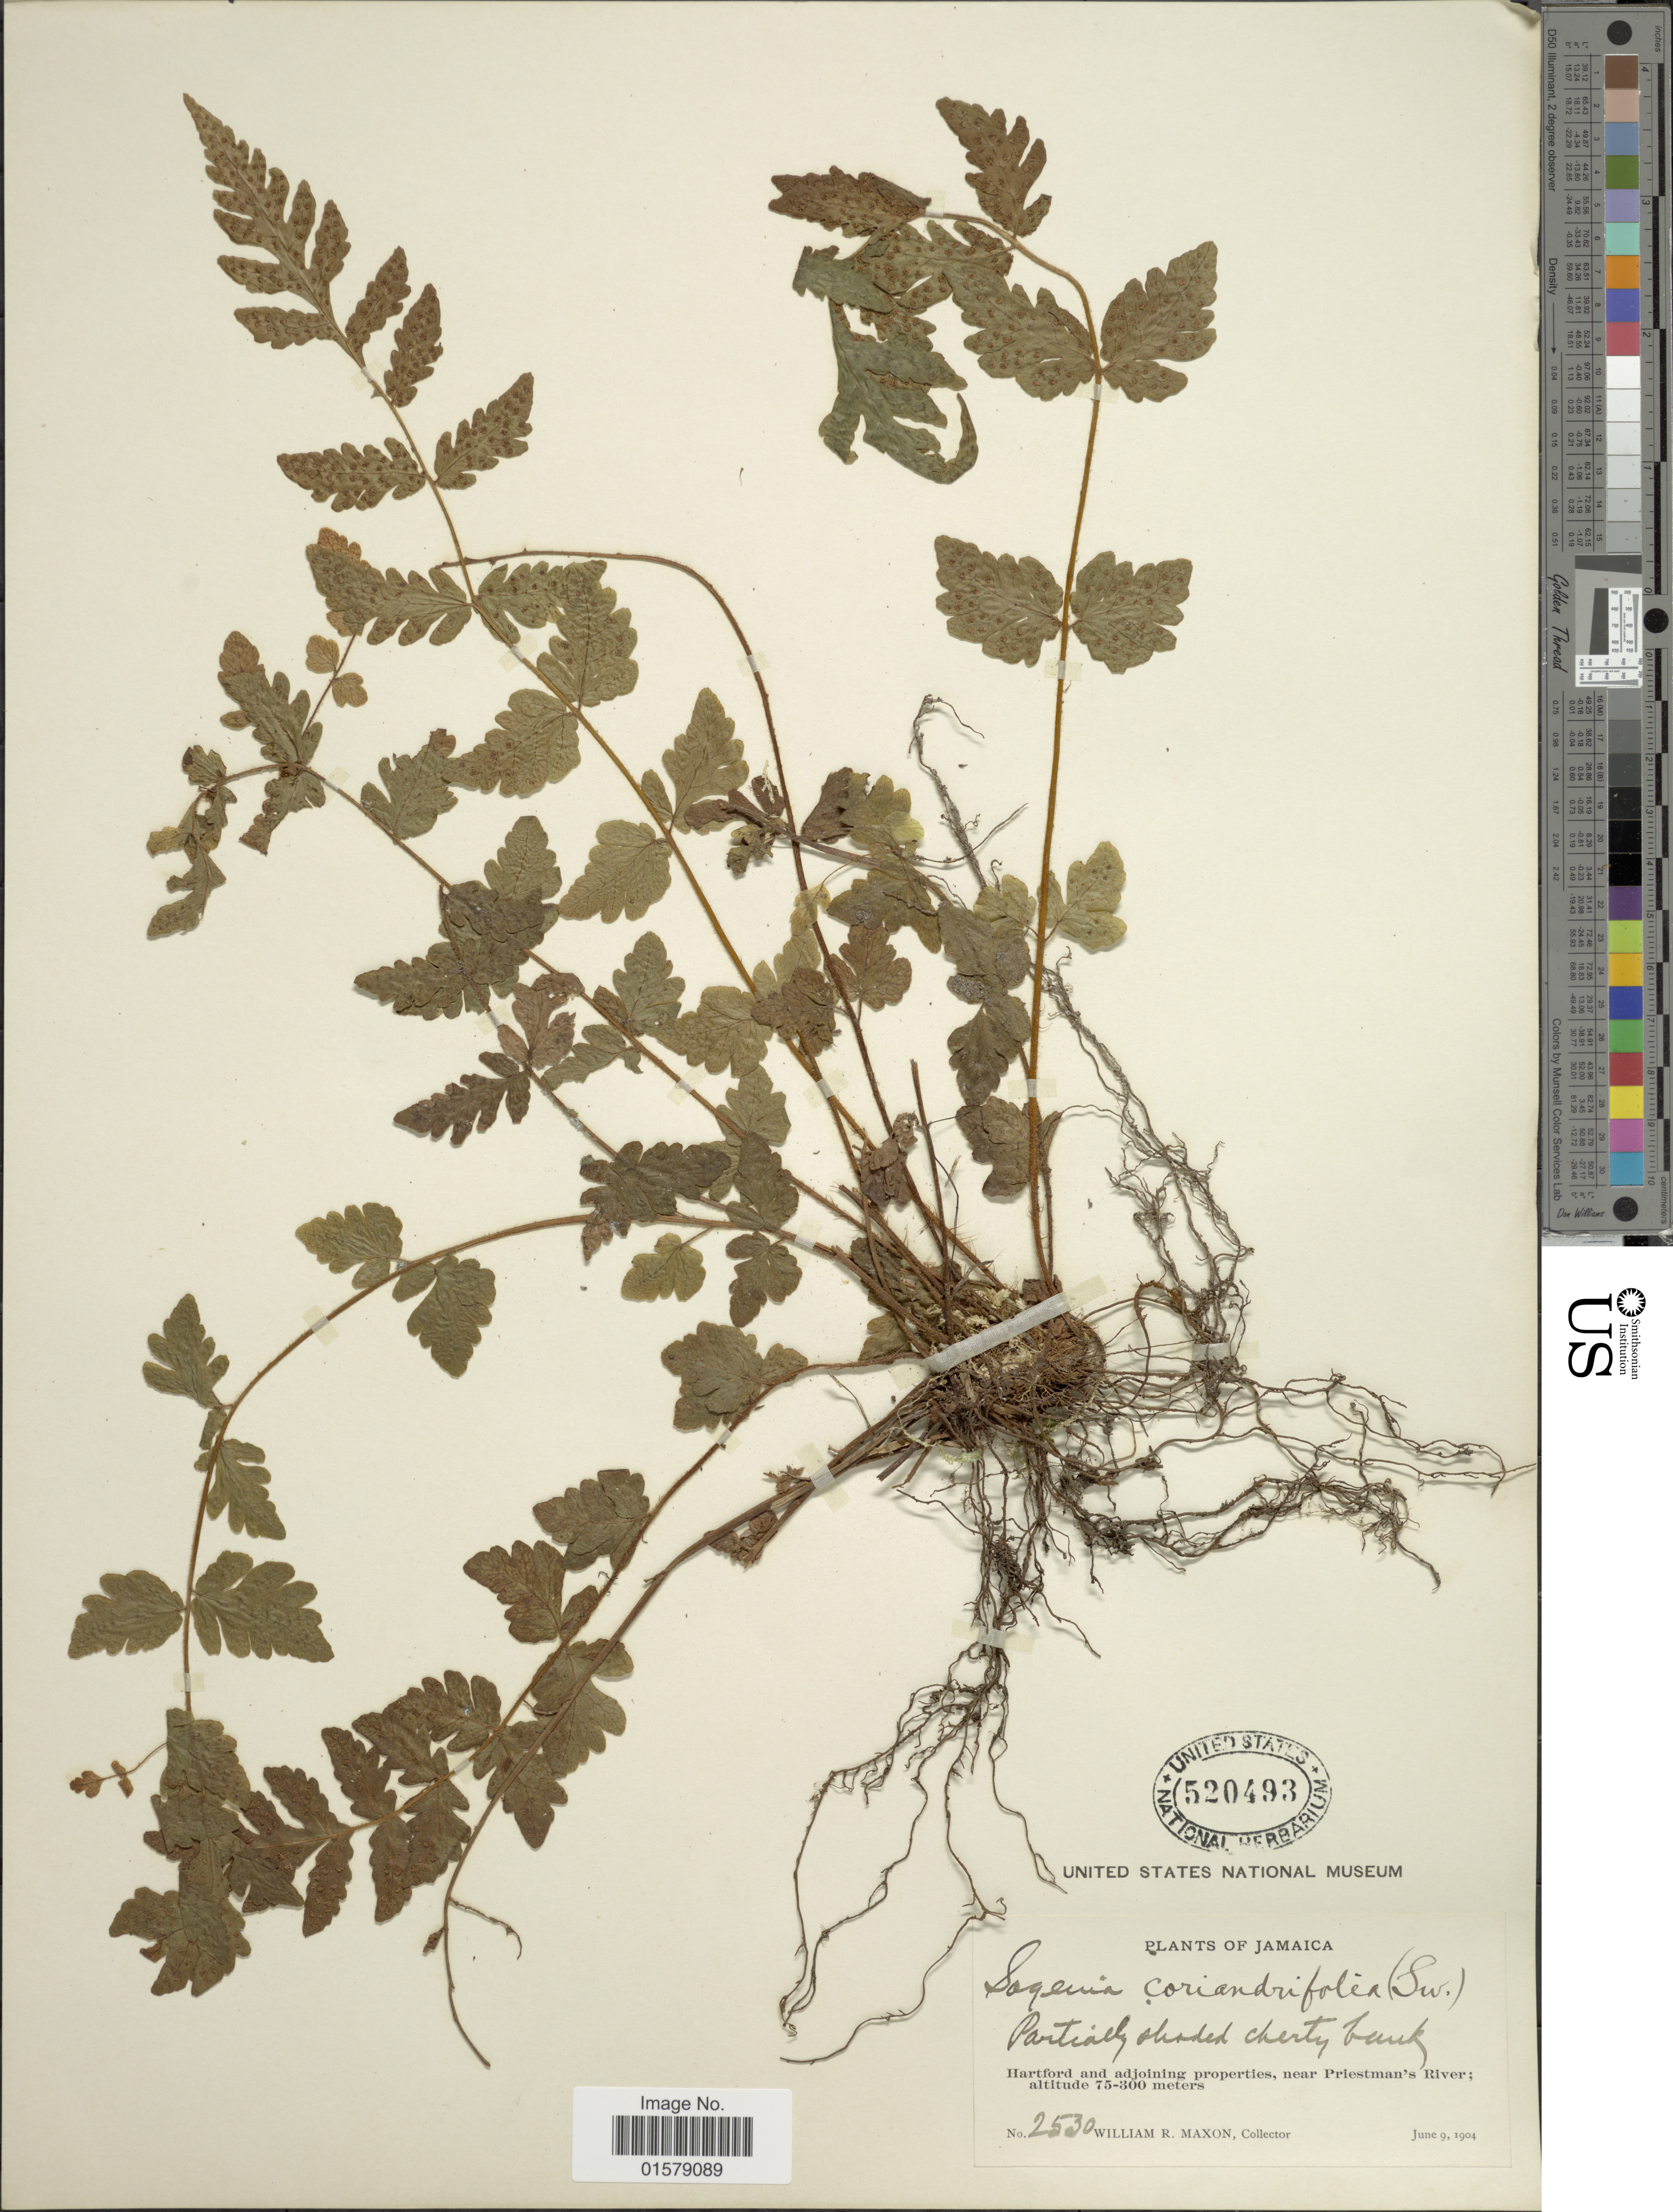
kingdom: Plantae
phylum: Tracheophyta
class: Polypodiopsida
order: Polypodiales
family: Tectariaceae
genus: Tectaria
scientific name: Tectaria coriandrifolia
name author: Underw.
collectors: W. R. Maxon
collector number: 2530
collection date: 1904-06-09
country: Jamaica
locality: Hartford and adjoining properties, near Priestman's River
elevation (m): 75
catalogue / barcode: US 520493